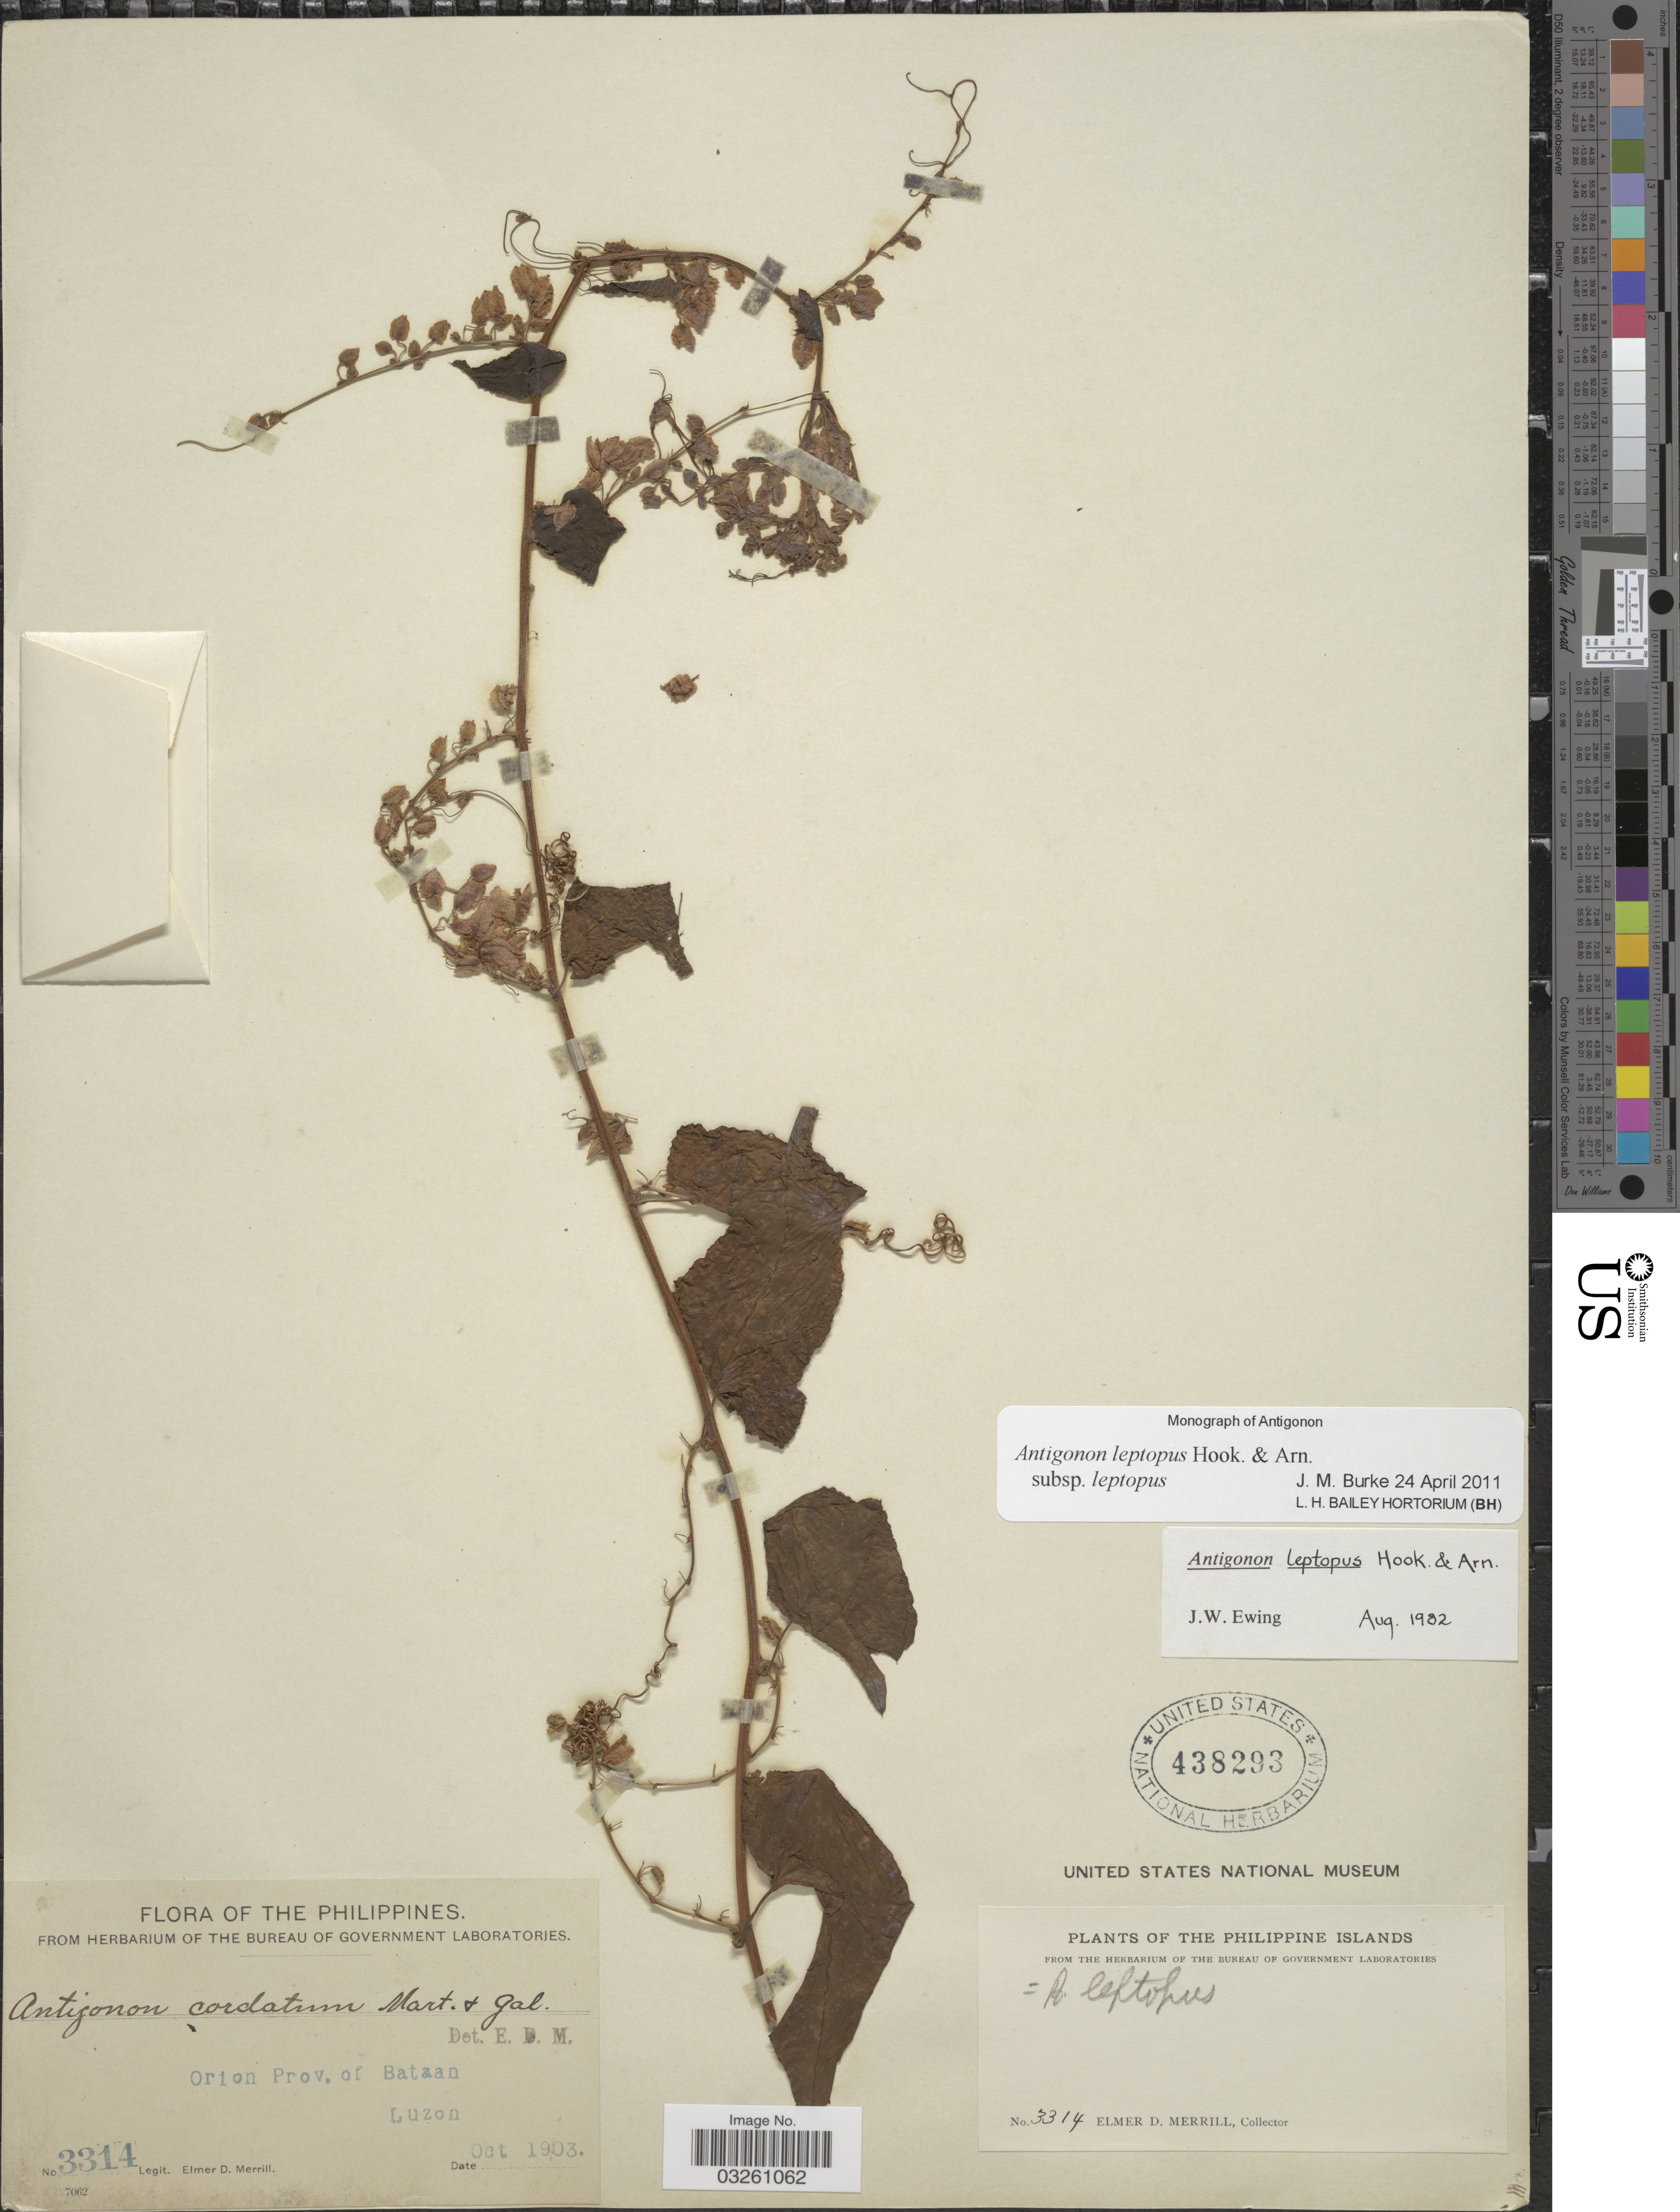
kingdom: Plantae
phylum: Tracheophyta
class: Magnoliopsida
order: Caryophyllales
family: Polygonaceae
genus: Antigonon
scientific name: Antigonon leptopus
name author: Hook. & Arn.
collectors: E. D. Merrill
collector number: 3314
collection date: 1903-10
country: Philippines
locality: Orion Prov. of Bataan. Luzon.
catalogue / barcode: US 438293